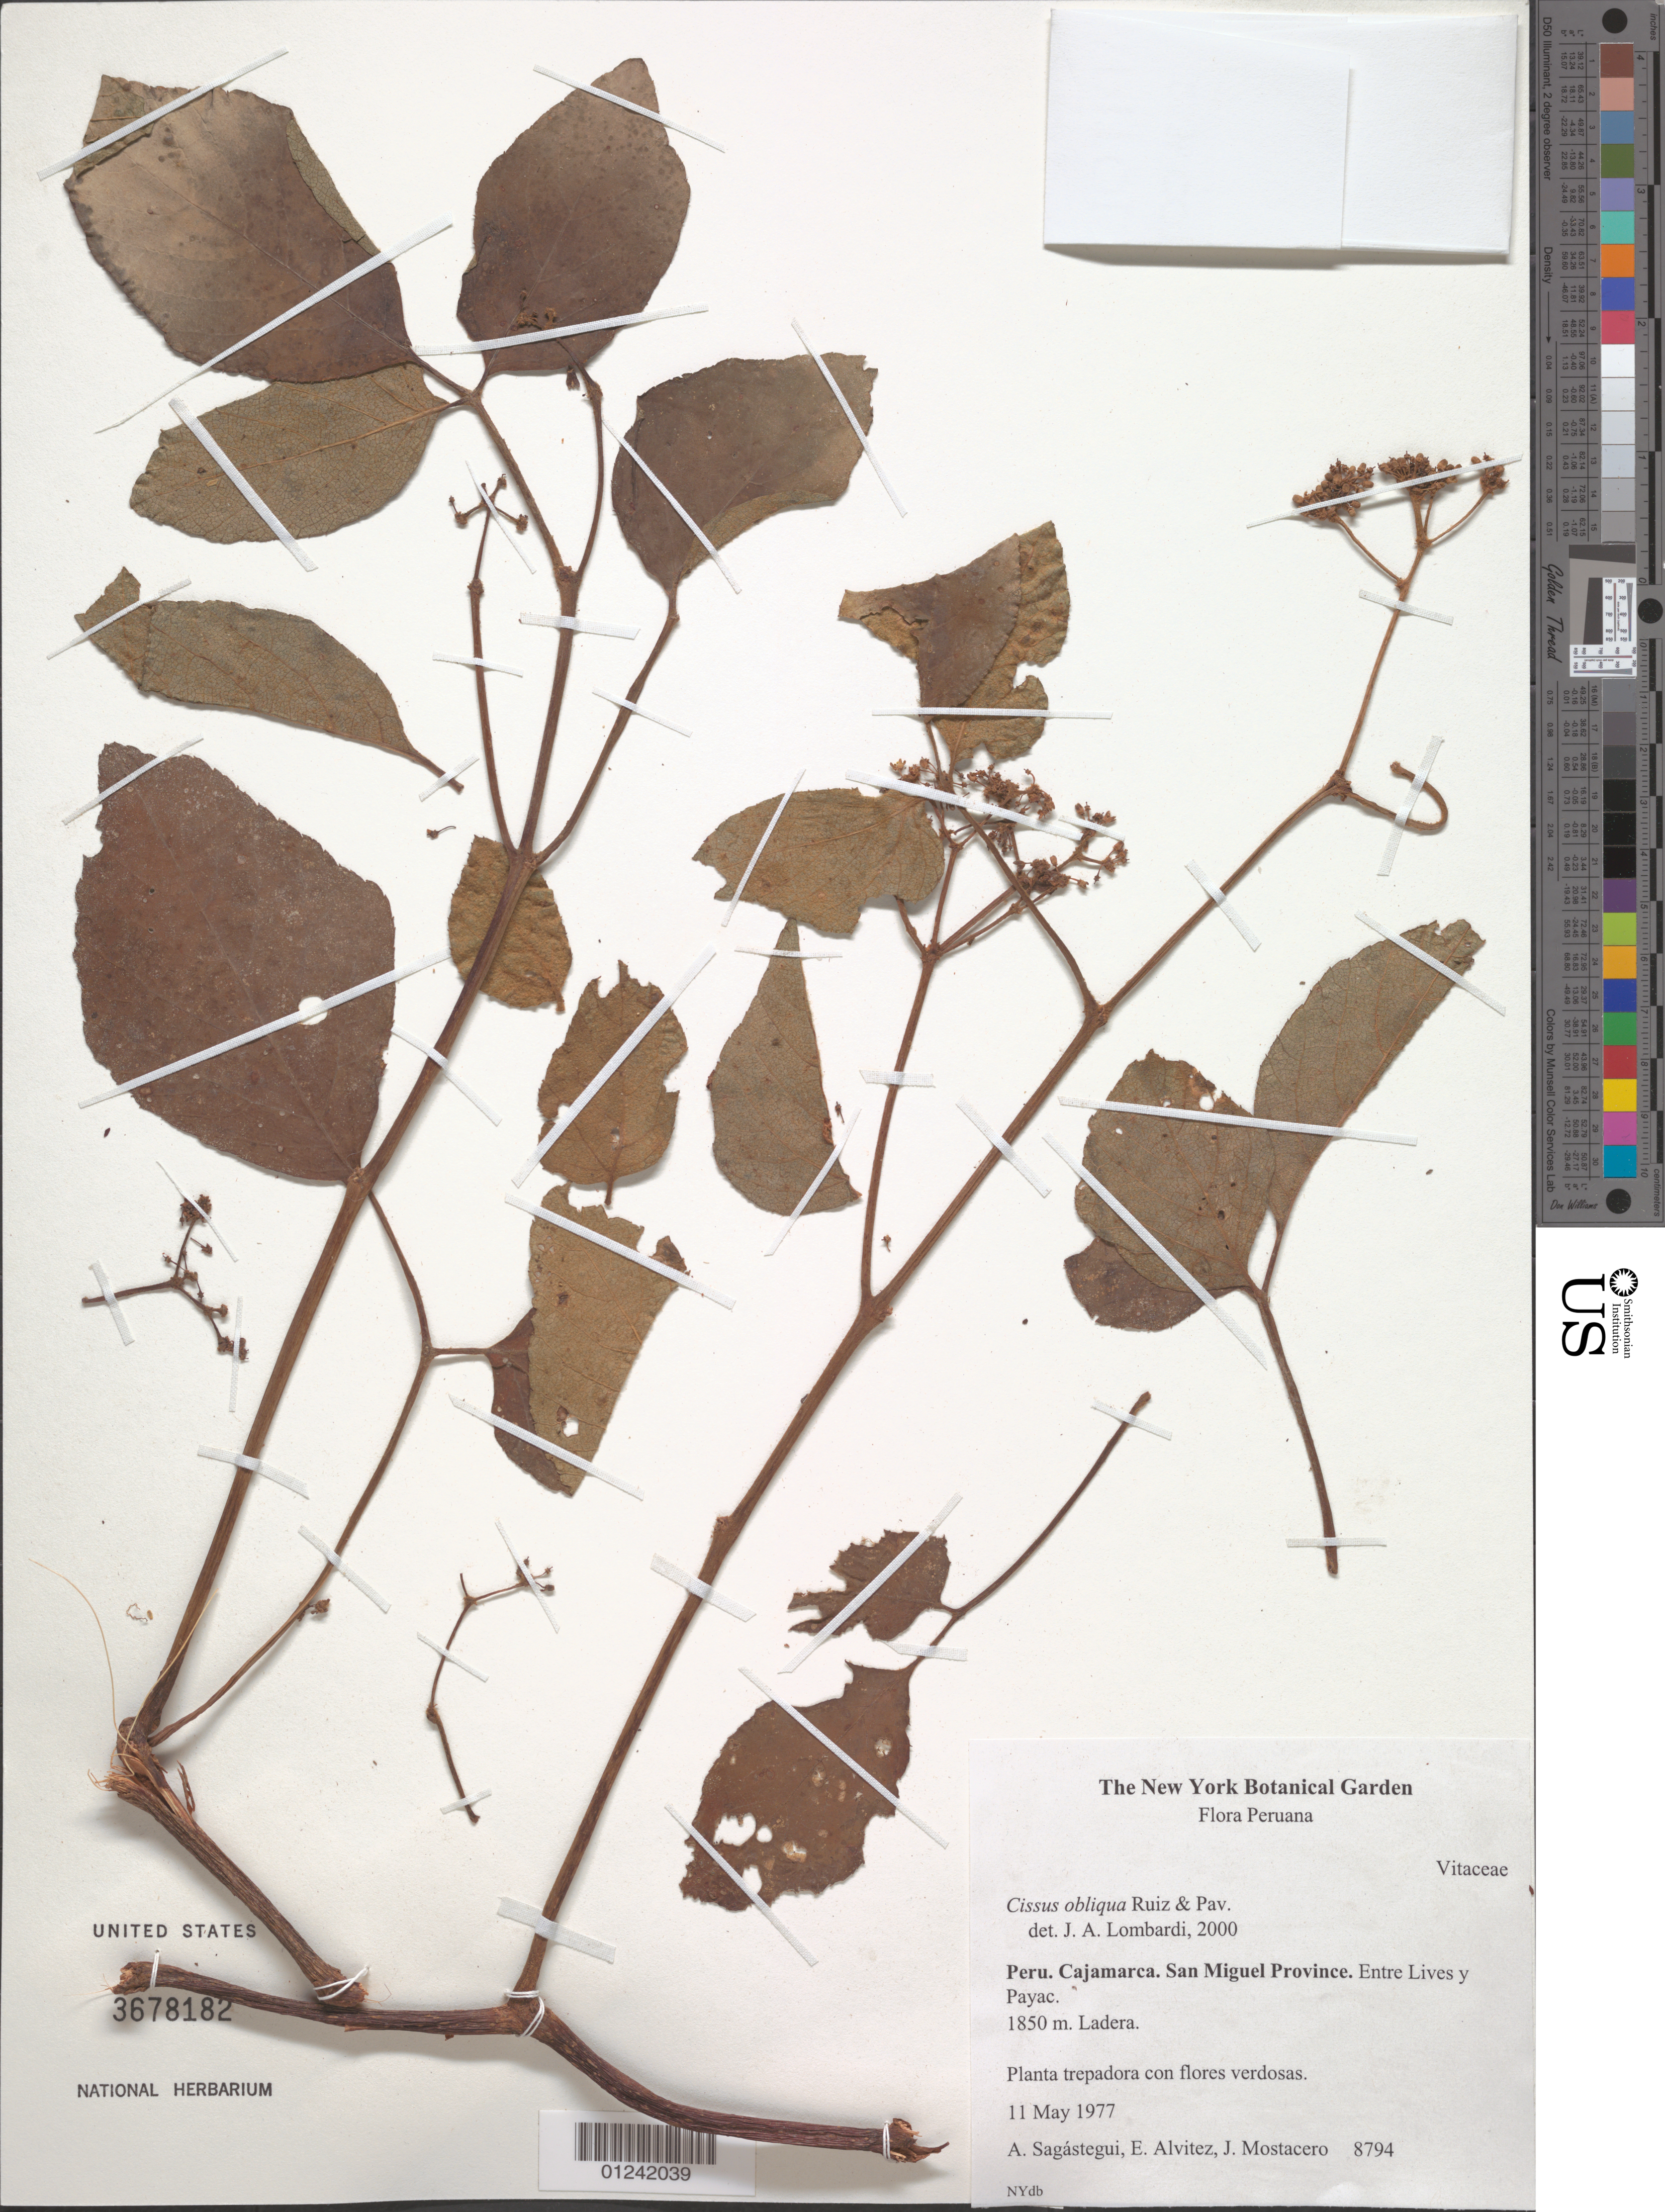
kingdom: Plantae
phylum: Tracheophyta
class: Magnoliopsida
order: Vitales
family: Vitaceae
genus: Cissus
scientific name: Cissus obliqua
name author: Ruiz & Pav.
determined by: Lombardi, Julio A.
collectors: A. Sagástegui A., E. Alvitez I. & J. Mostacero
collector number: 8794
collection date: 1997-05-11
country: Peru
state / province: Cajamarca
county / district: San Miguel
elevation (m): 1850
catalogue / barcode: US 3678182